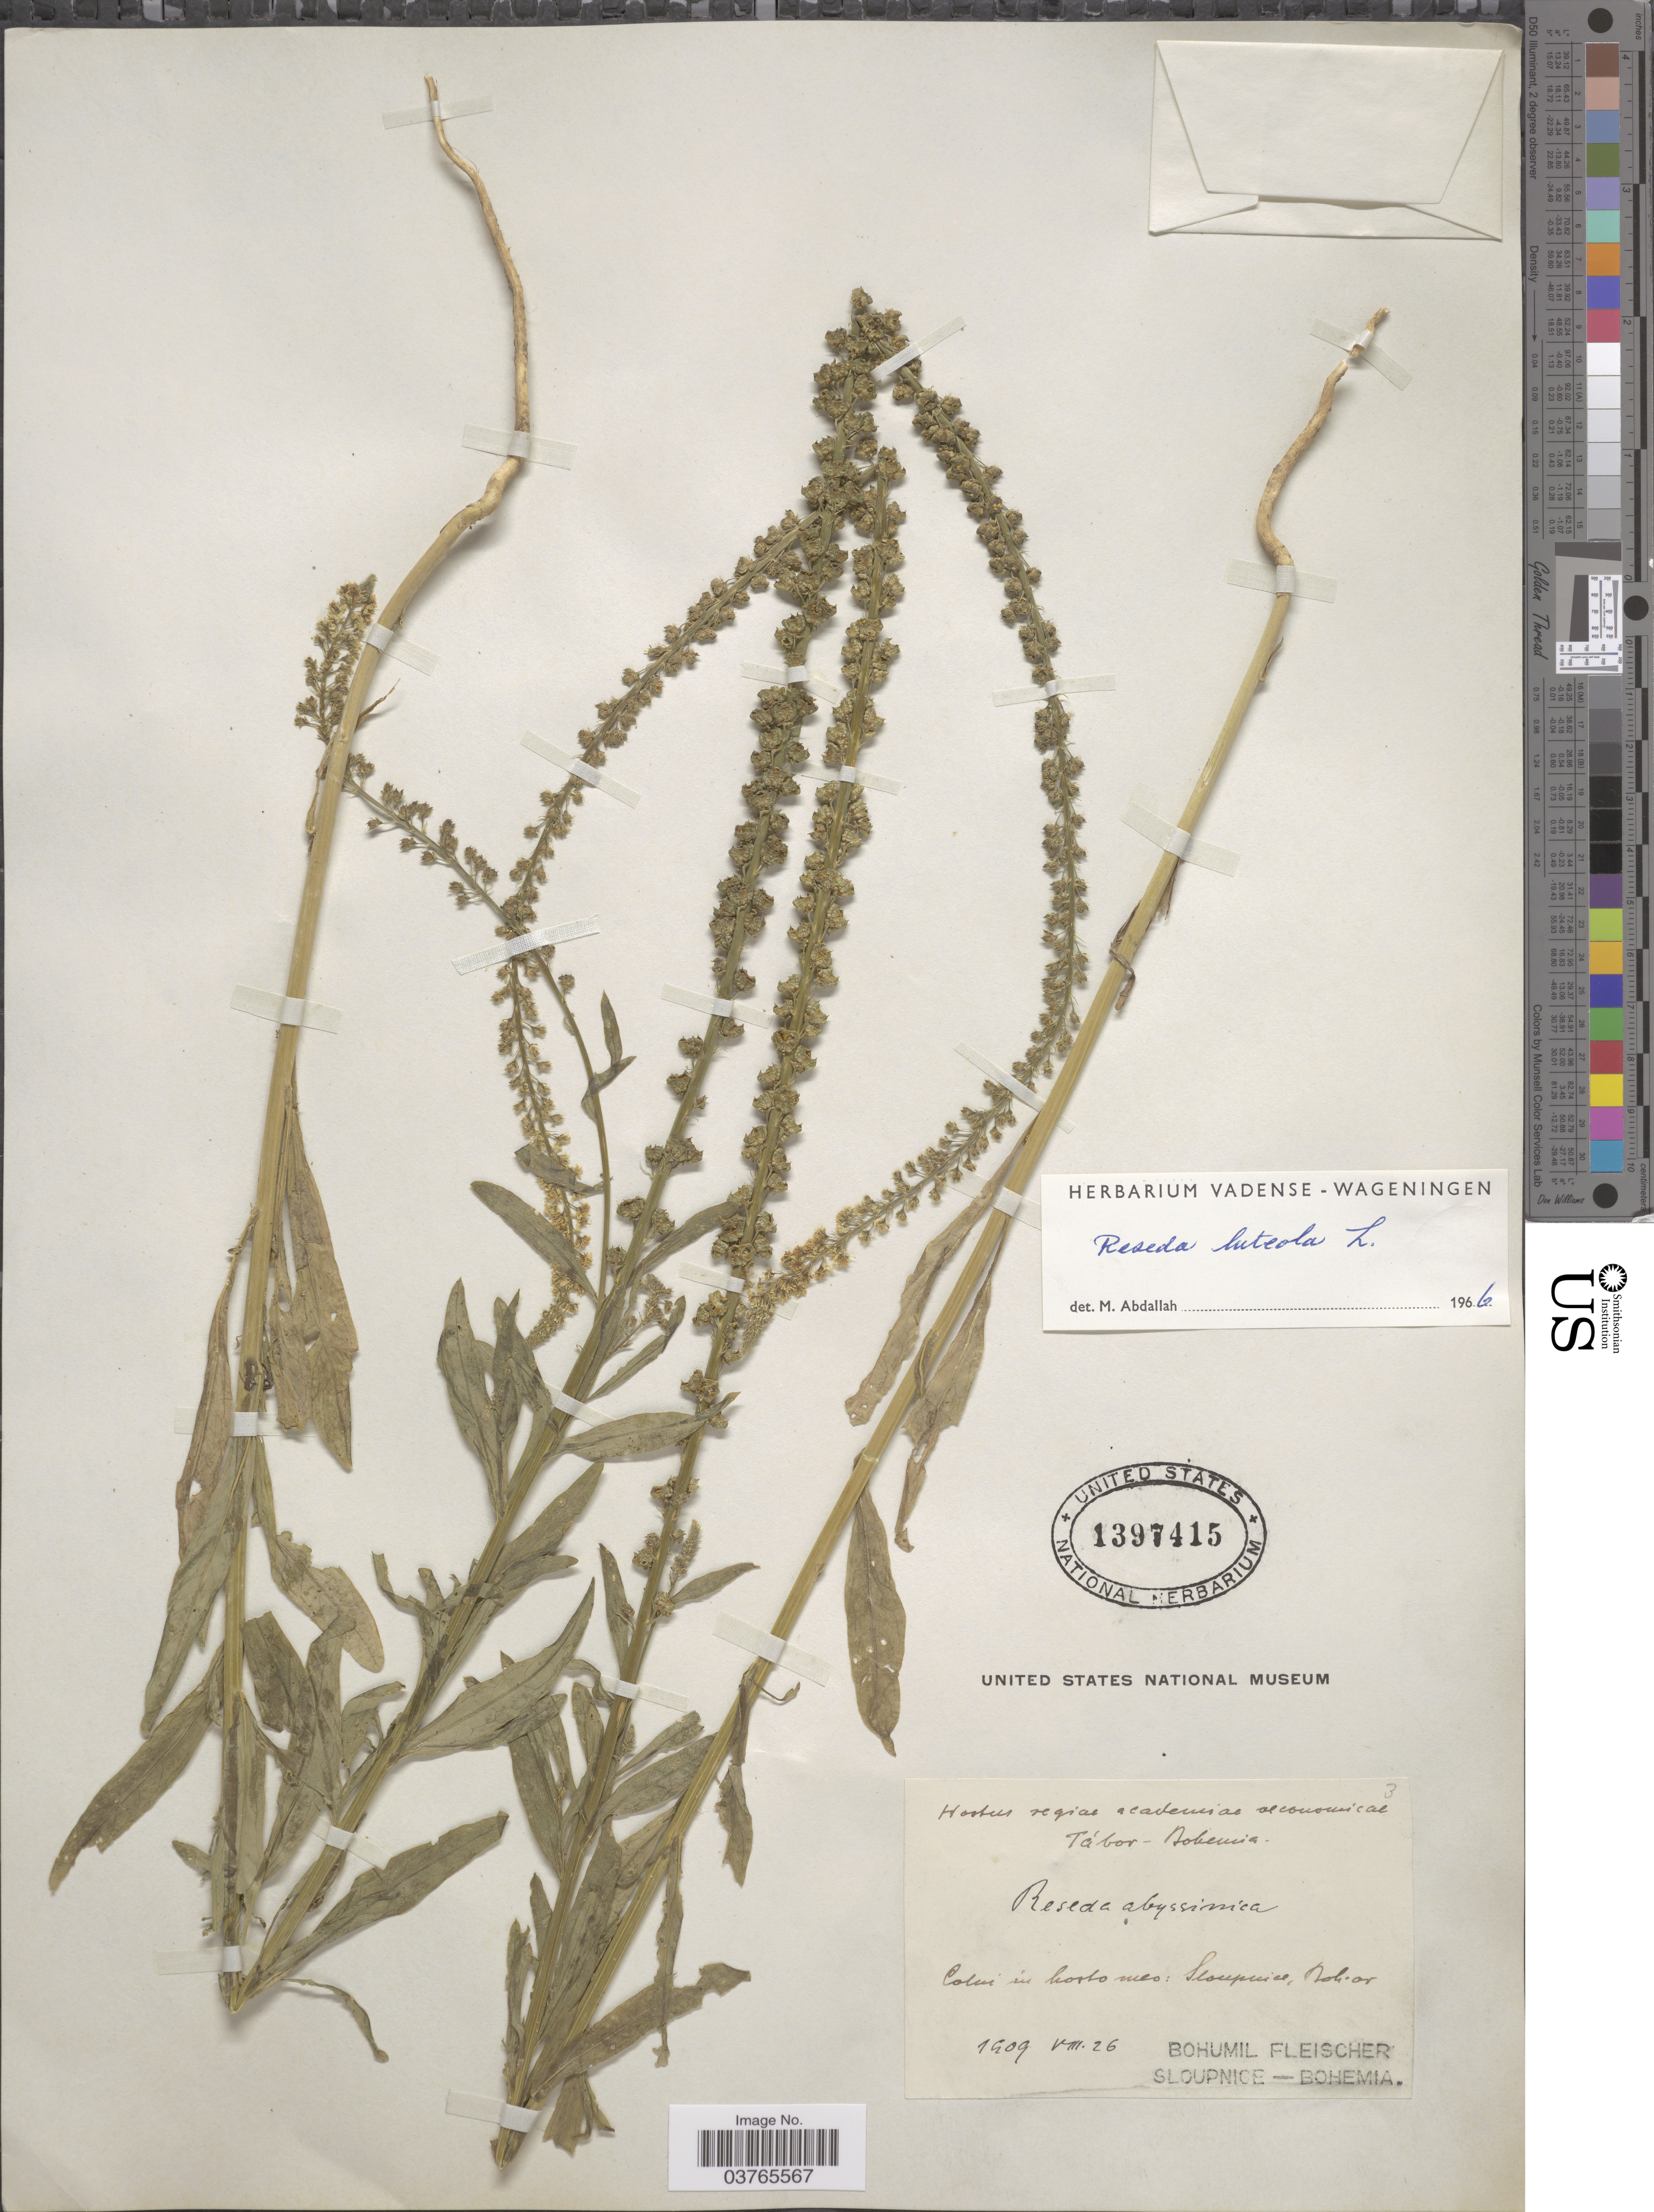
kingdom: Plantae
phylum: Tracheophyta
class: Magnoliopsida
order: Brassicales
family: Resedaceae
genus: Reseda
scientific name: Reseda luteola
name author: L.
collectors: B. Fleischer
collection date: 1909-08-26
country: Czechia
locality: Ta'bor-Bohemia. [interpreted] Colui in horto mes: Sloupnice, Nolior. [interpreted]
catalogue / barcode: US 1397415